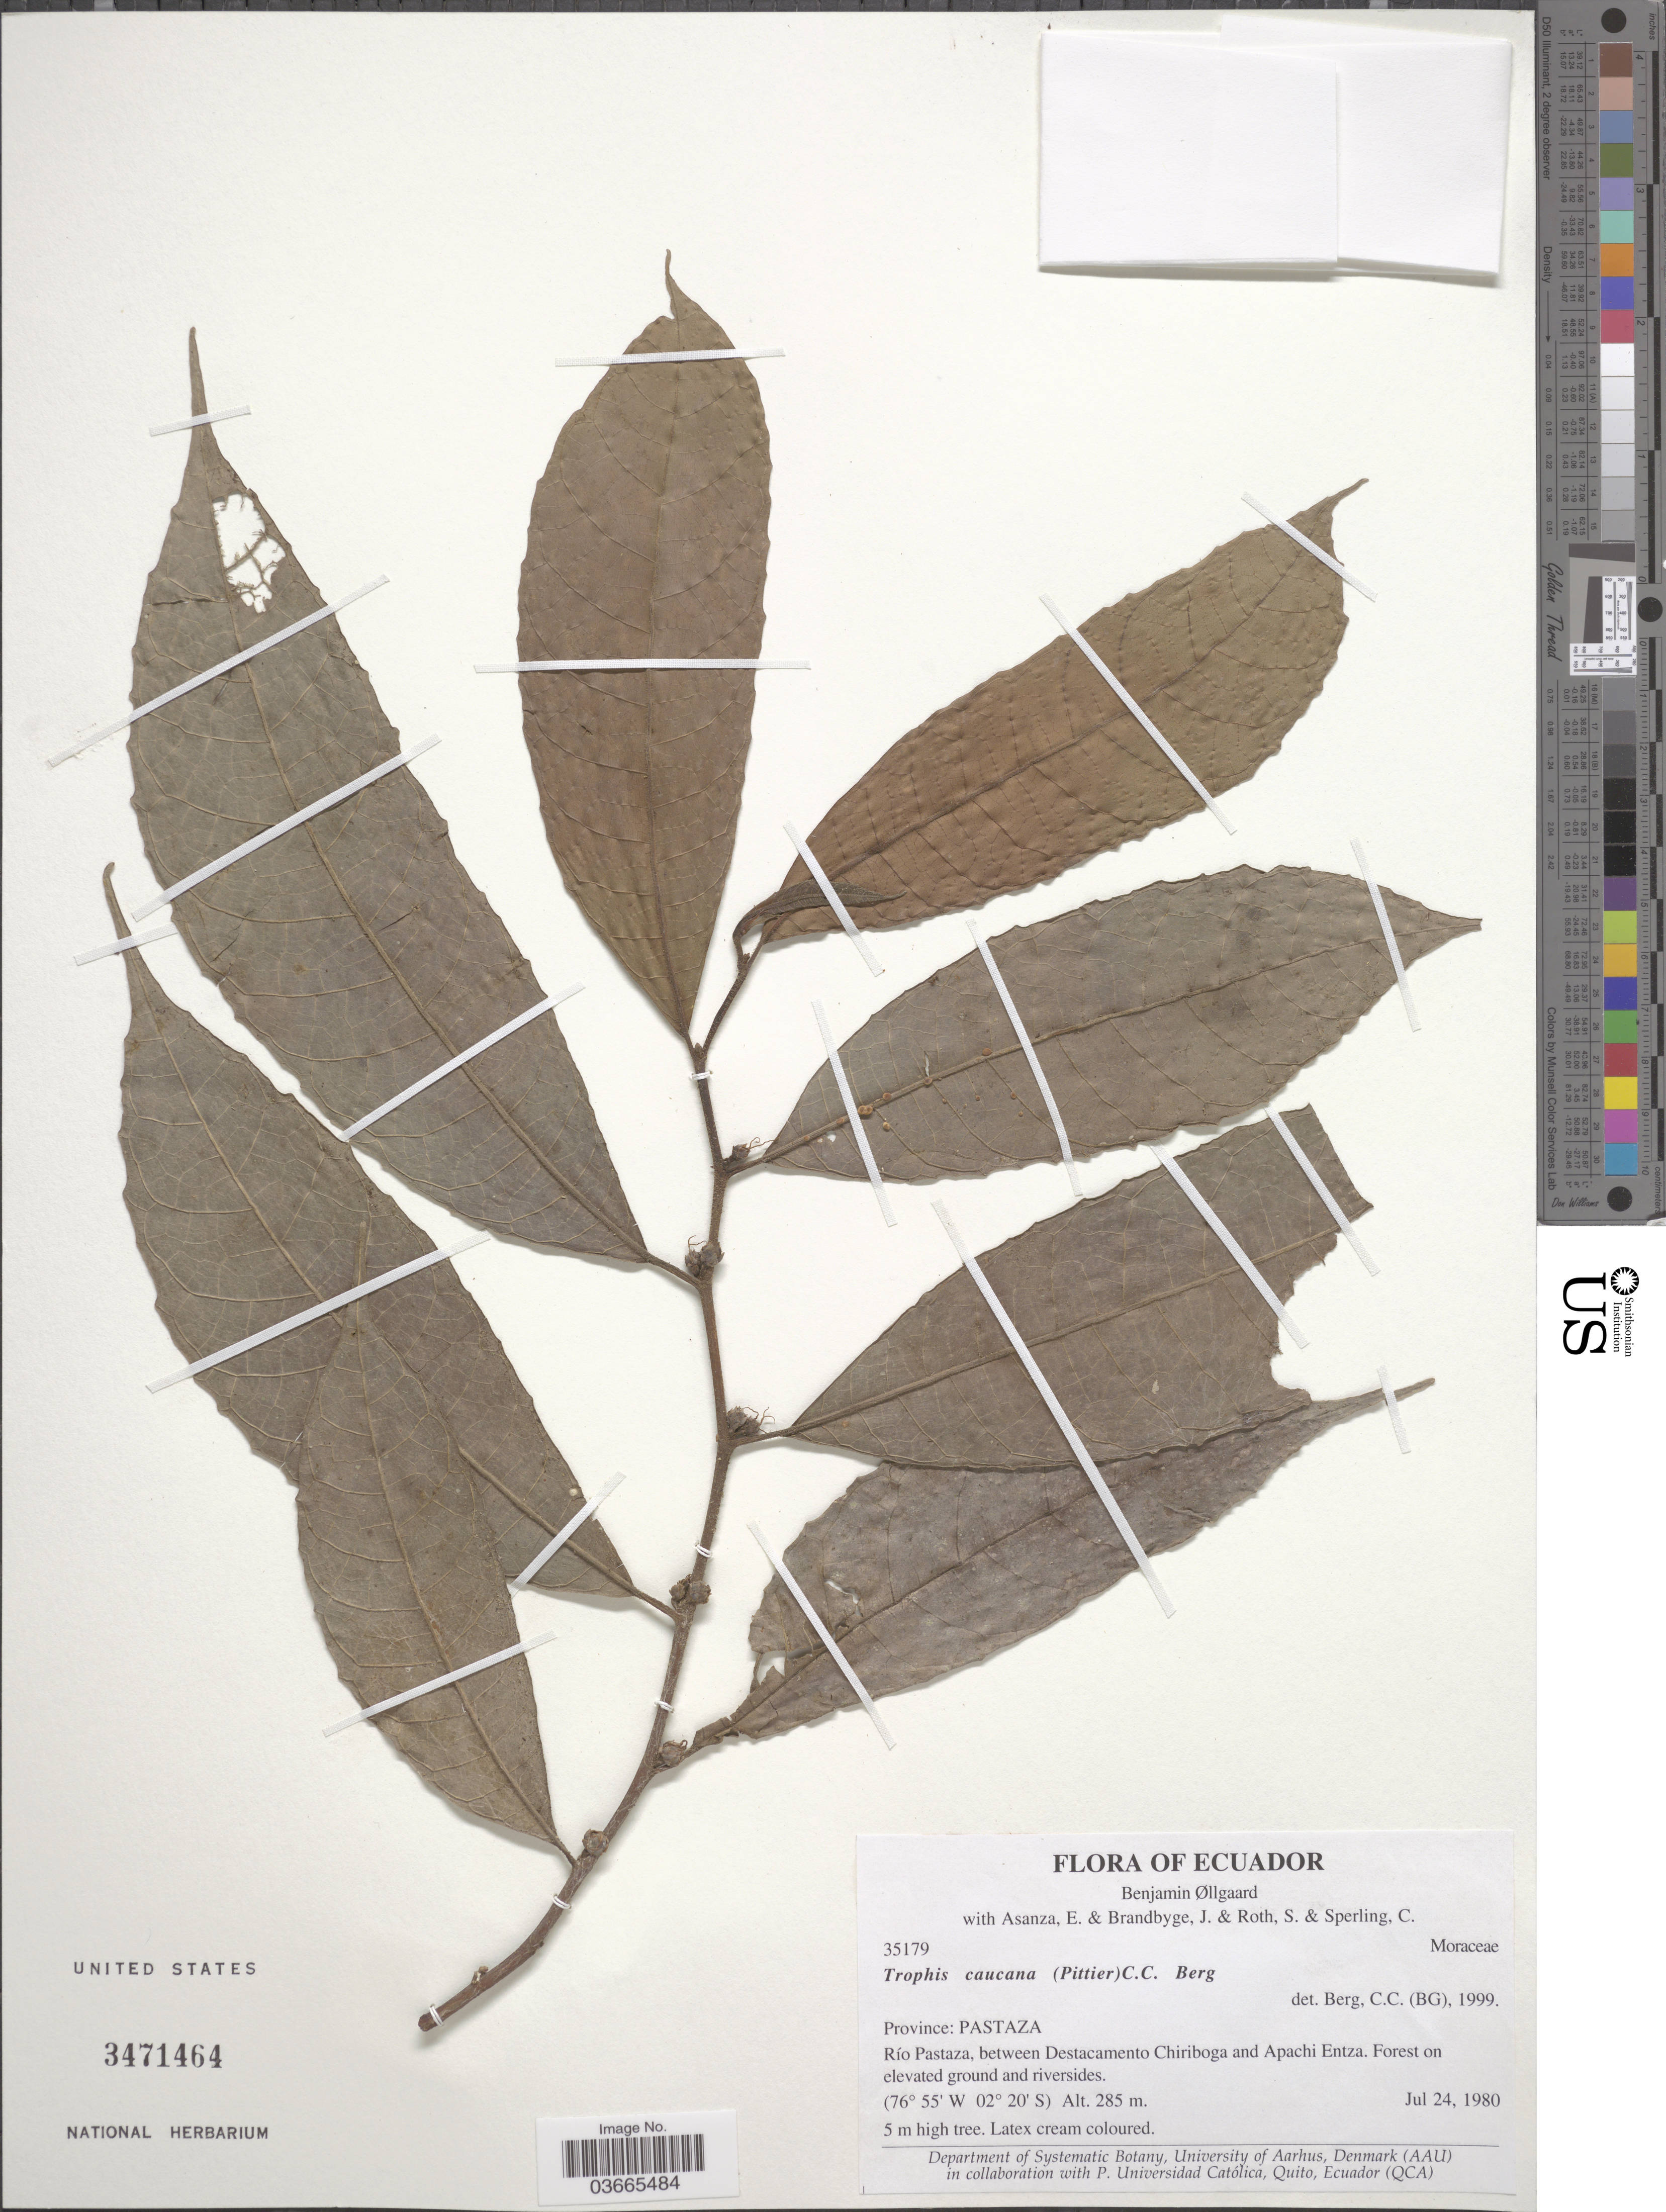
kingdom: Plantae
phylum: Tracheophyta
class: Magnoliopsida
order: Rosales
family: Moraceae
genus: Olmedia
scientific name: Olmedia aspera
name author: Ruiz & Pav.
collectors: B. Øllgaard, E. Asanza, J. Brandbyge, S. Roth & C. Sperling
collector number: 35179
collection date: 1980-07-24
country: Ecuador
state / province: Pastaza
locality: Río Pastaza, between Destacamento Chiriboga and Apachi Entza.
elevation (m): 285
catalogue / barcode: US 3471464